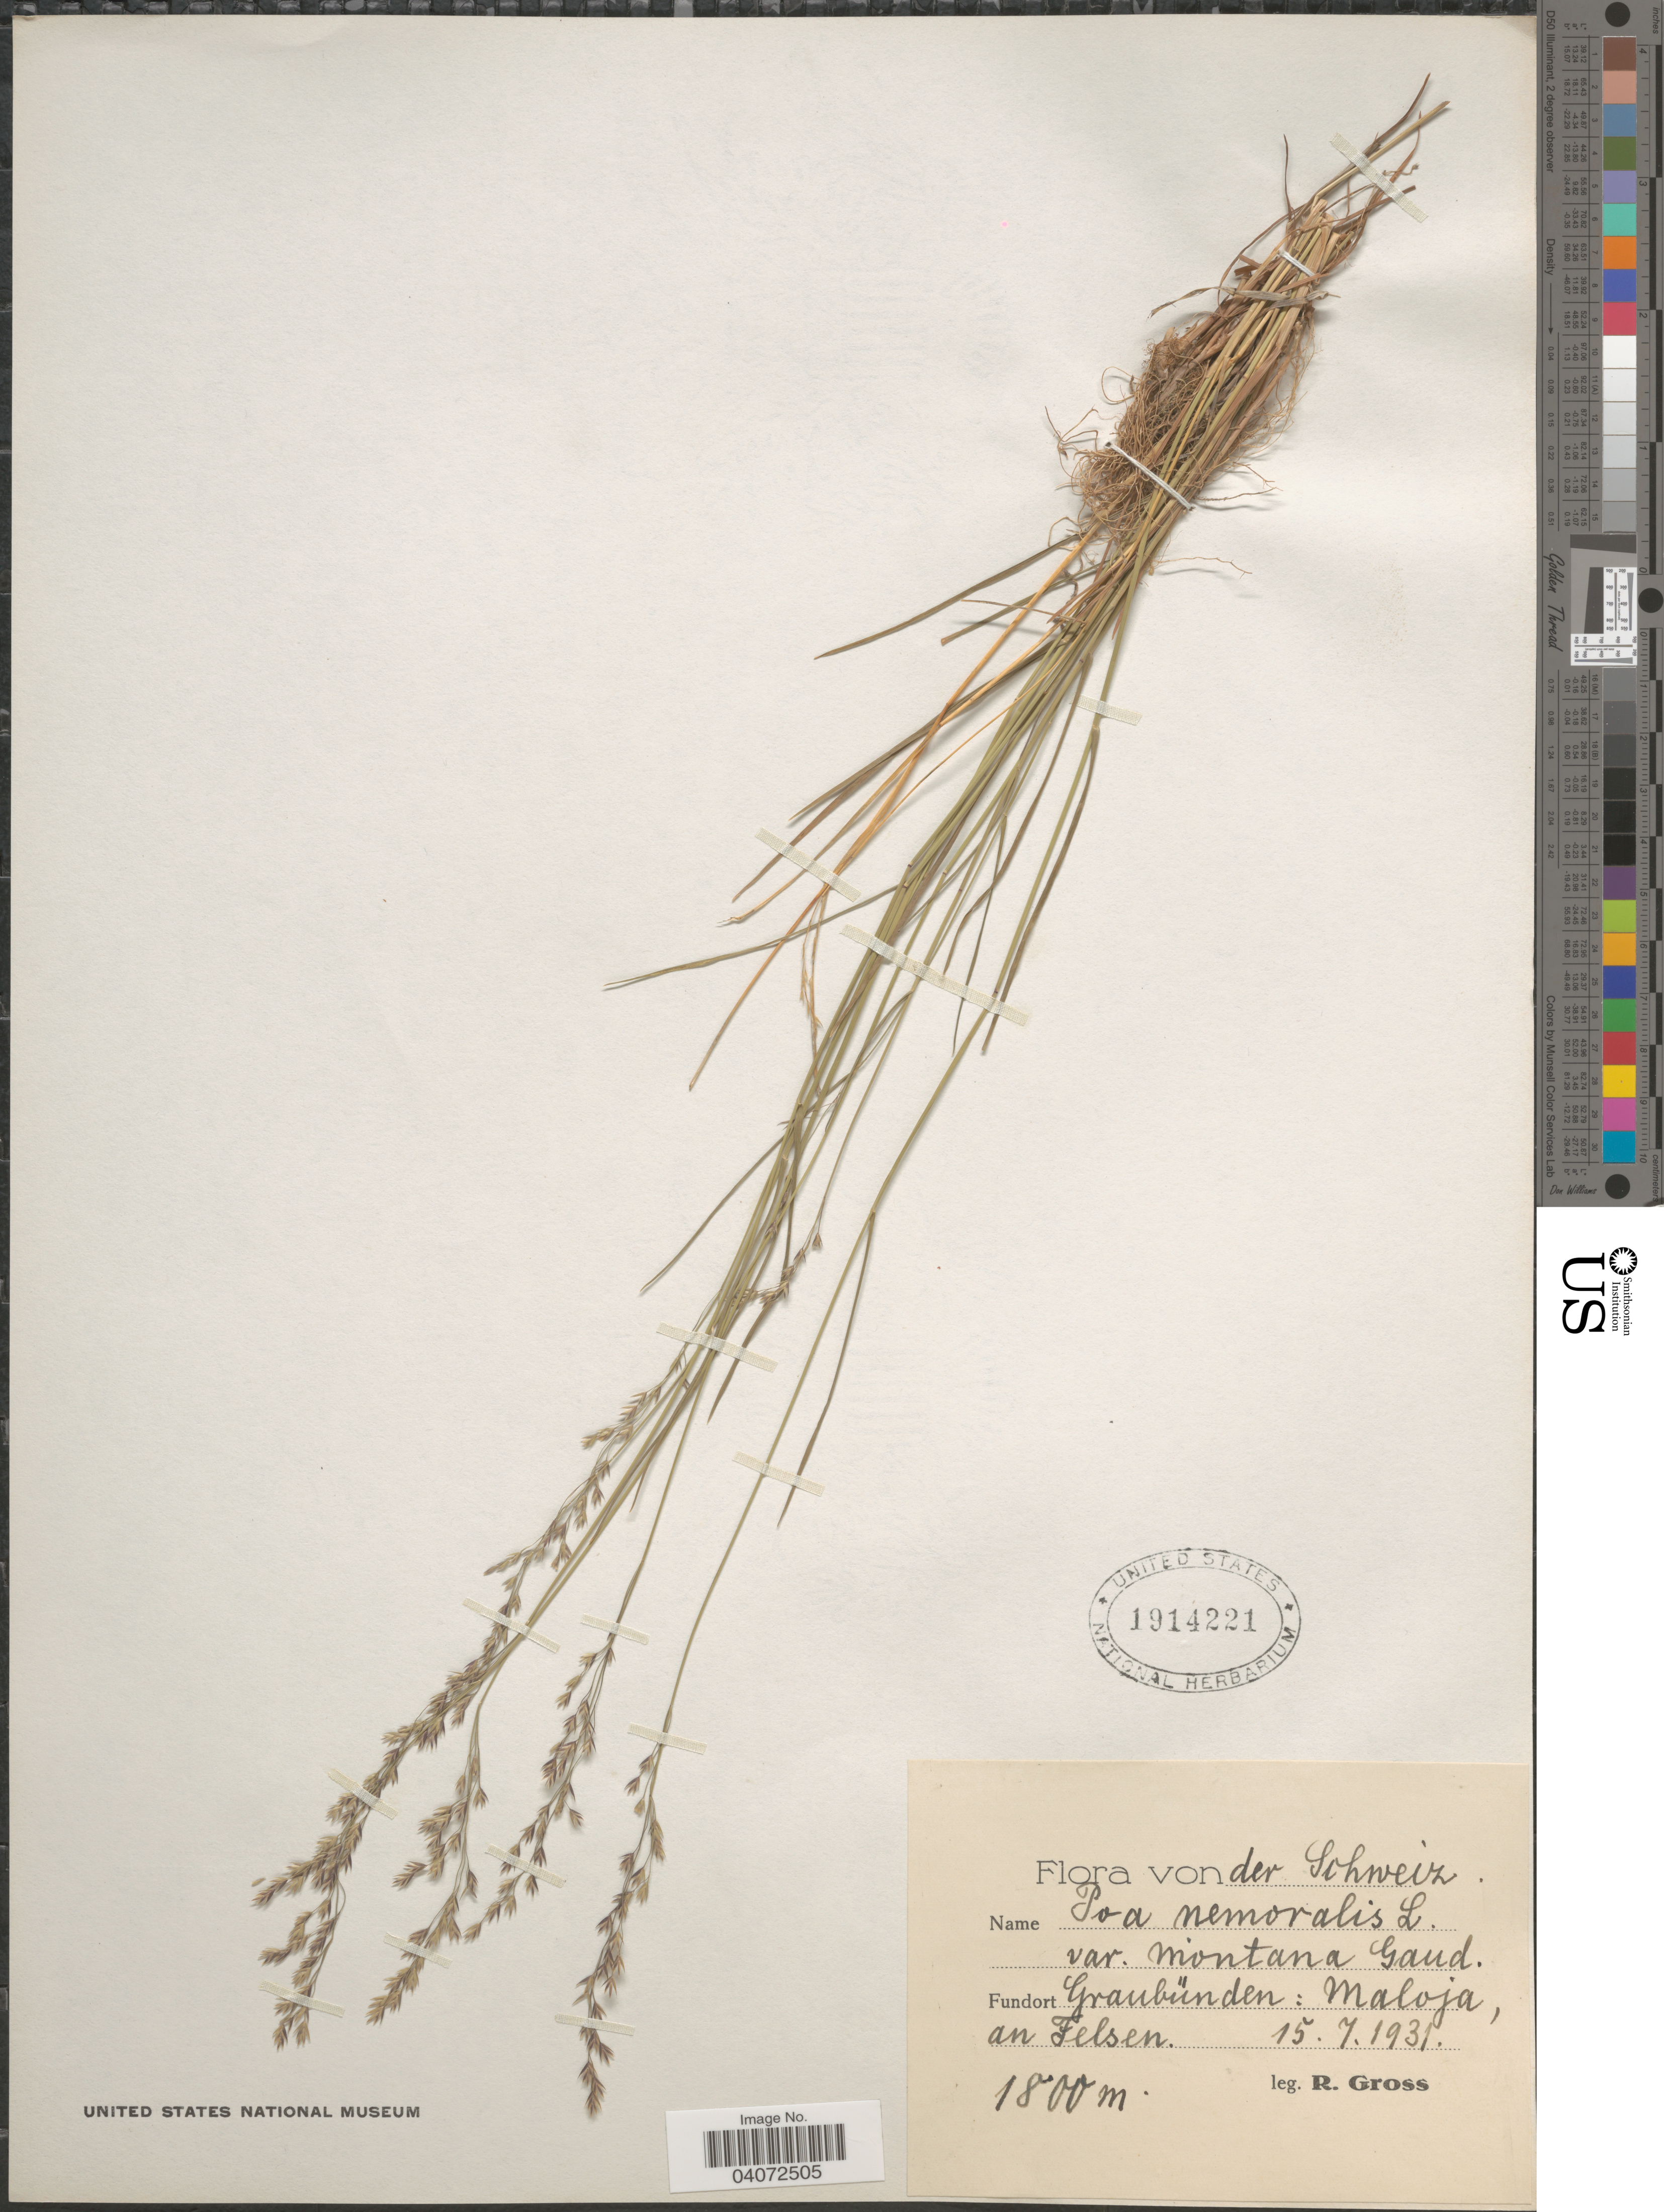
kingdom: Plantae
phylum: Tracheophyta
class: Liliopsida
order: Poales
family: Poaceae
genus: Poa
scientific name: Poa nemoralis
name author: L.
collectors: R. Gross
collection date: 1931-07-15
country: Switzerland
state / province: Graubunden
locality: Schweiz. Graubünden: Maloja, an Felsen.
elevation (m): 1800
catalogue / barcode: US 1914221